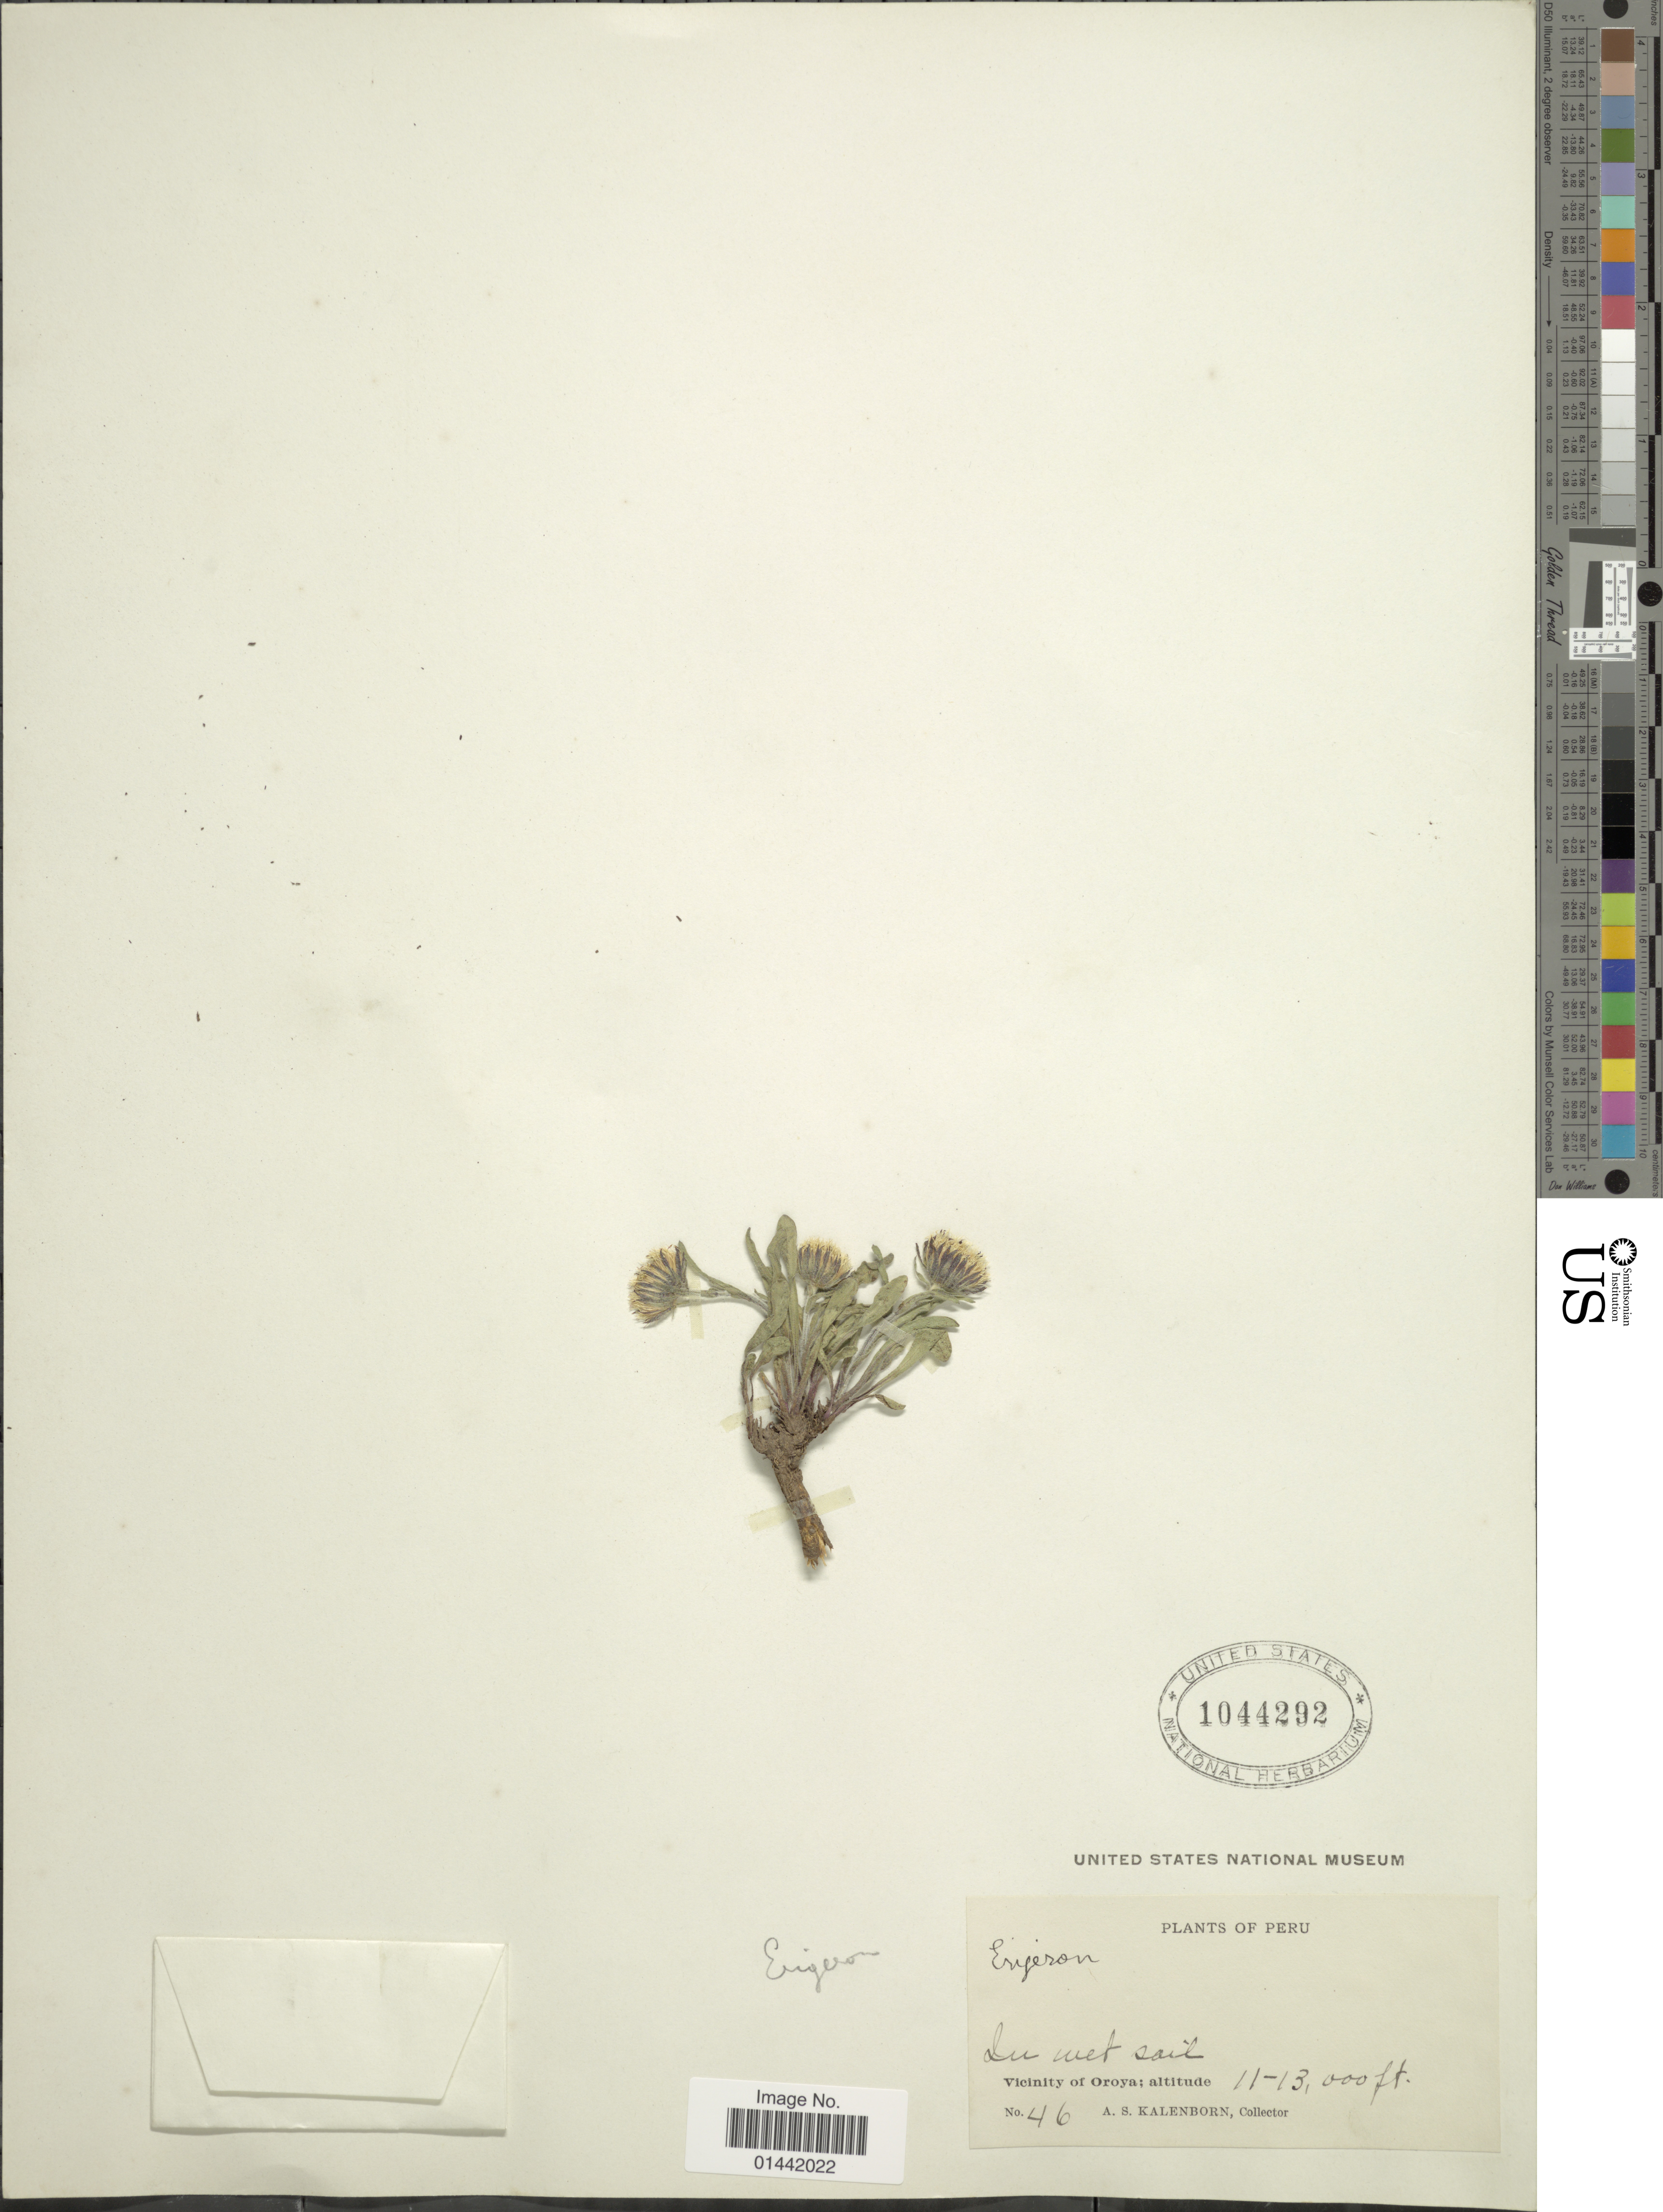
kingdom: Plantae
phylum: Tracheophyta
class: Magnoliopsida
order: Asterales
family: Asteraceae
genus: Erigeron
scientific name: Erigeron chionophilus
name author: Wedd.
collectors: A. Kalenborn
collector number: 46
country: Peru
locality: In wet soil, Vicinity of Oroyo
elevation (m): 3353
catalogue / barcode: US 1044292